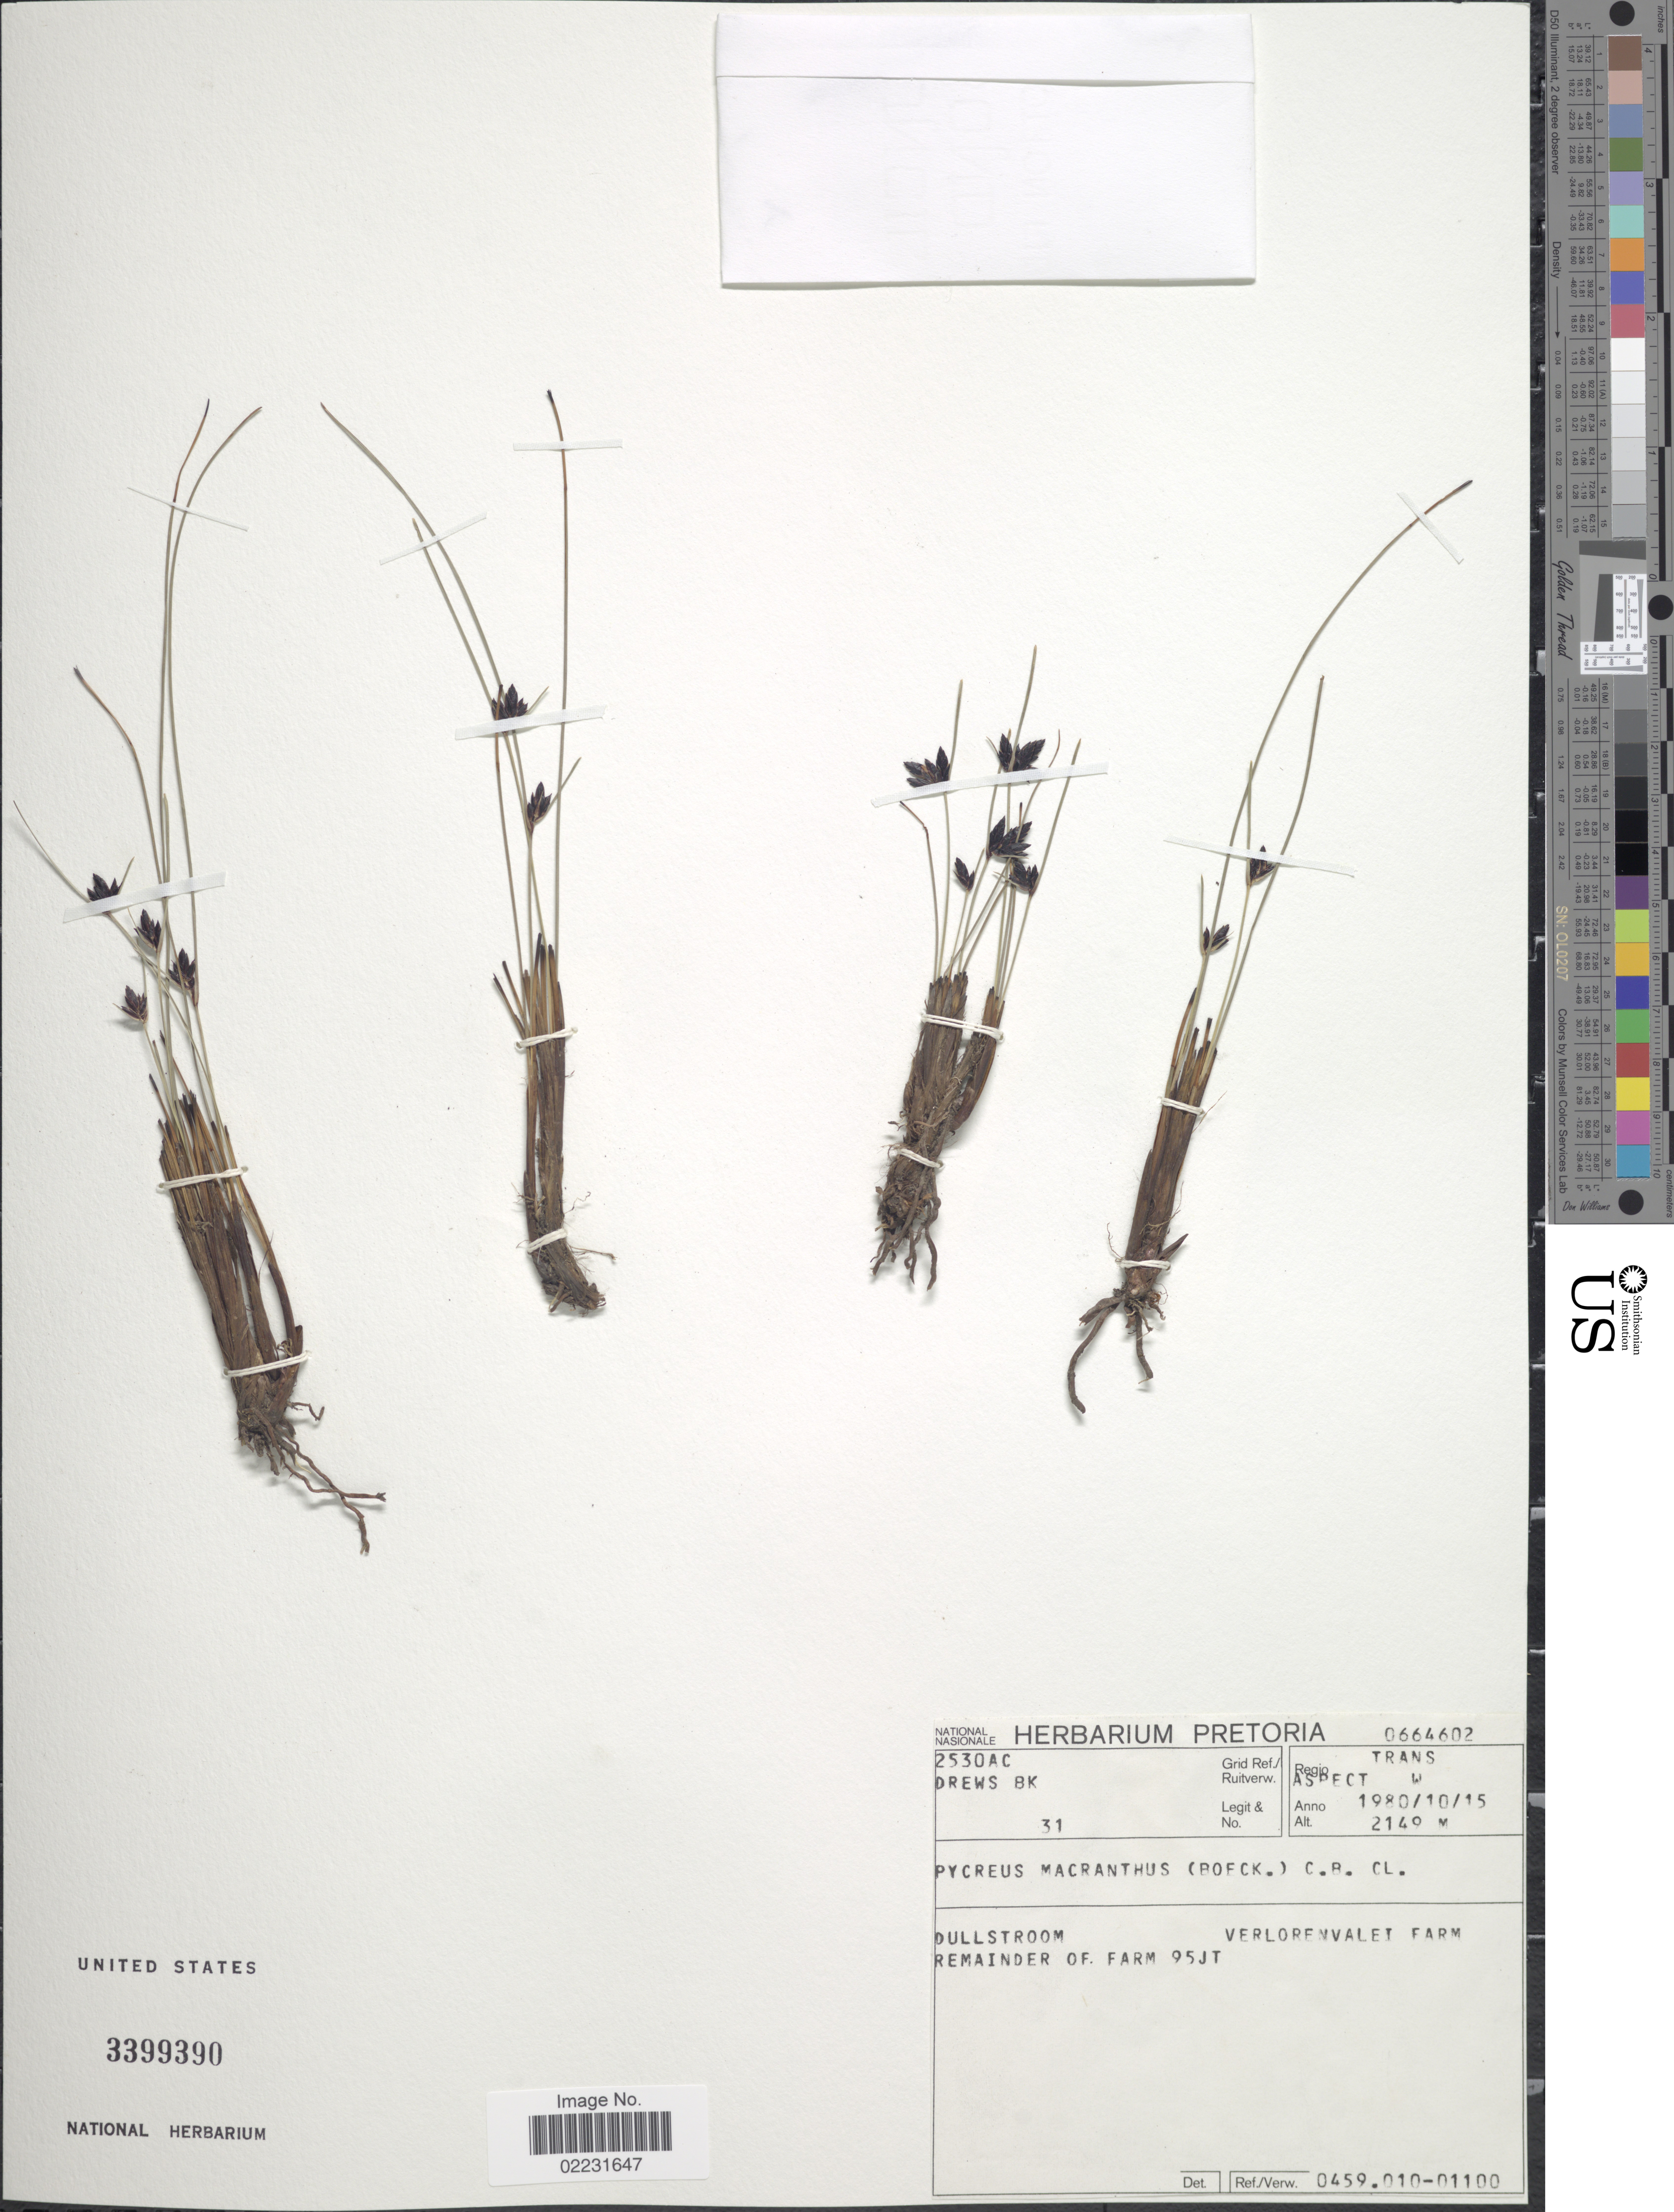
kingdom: Plantae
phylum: Tracheophyta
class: Liliopsida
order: Poales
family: Cyperaceae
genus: Cyperus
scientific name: Cyperus nigricans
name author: Steud.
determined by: Strong, Mark T., (BOT), Smithsonian Institution - National Museum of Natural History (UNITED STATES)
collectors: B. Drews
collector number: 31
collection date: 1980-10-15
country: South Africa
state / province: Mpumalanga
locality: Trans Aspect W, Dullstroom, Verlorenvalei Farm, remainder of Farm 95JT. 2530AC Grid Ref/Ruitverw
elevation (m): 2149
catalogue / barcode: US 3399390